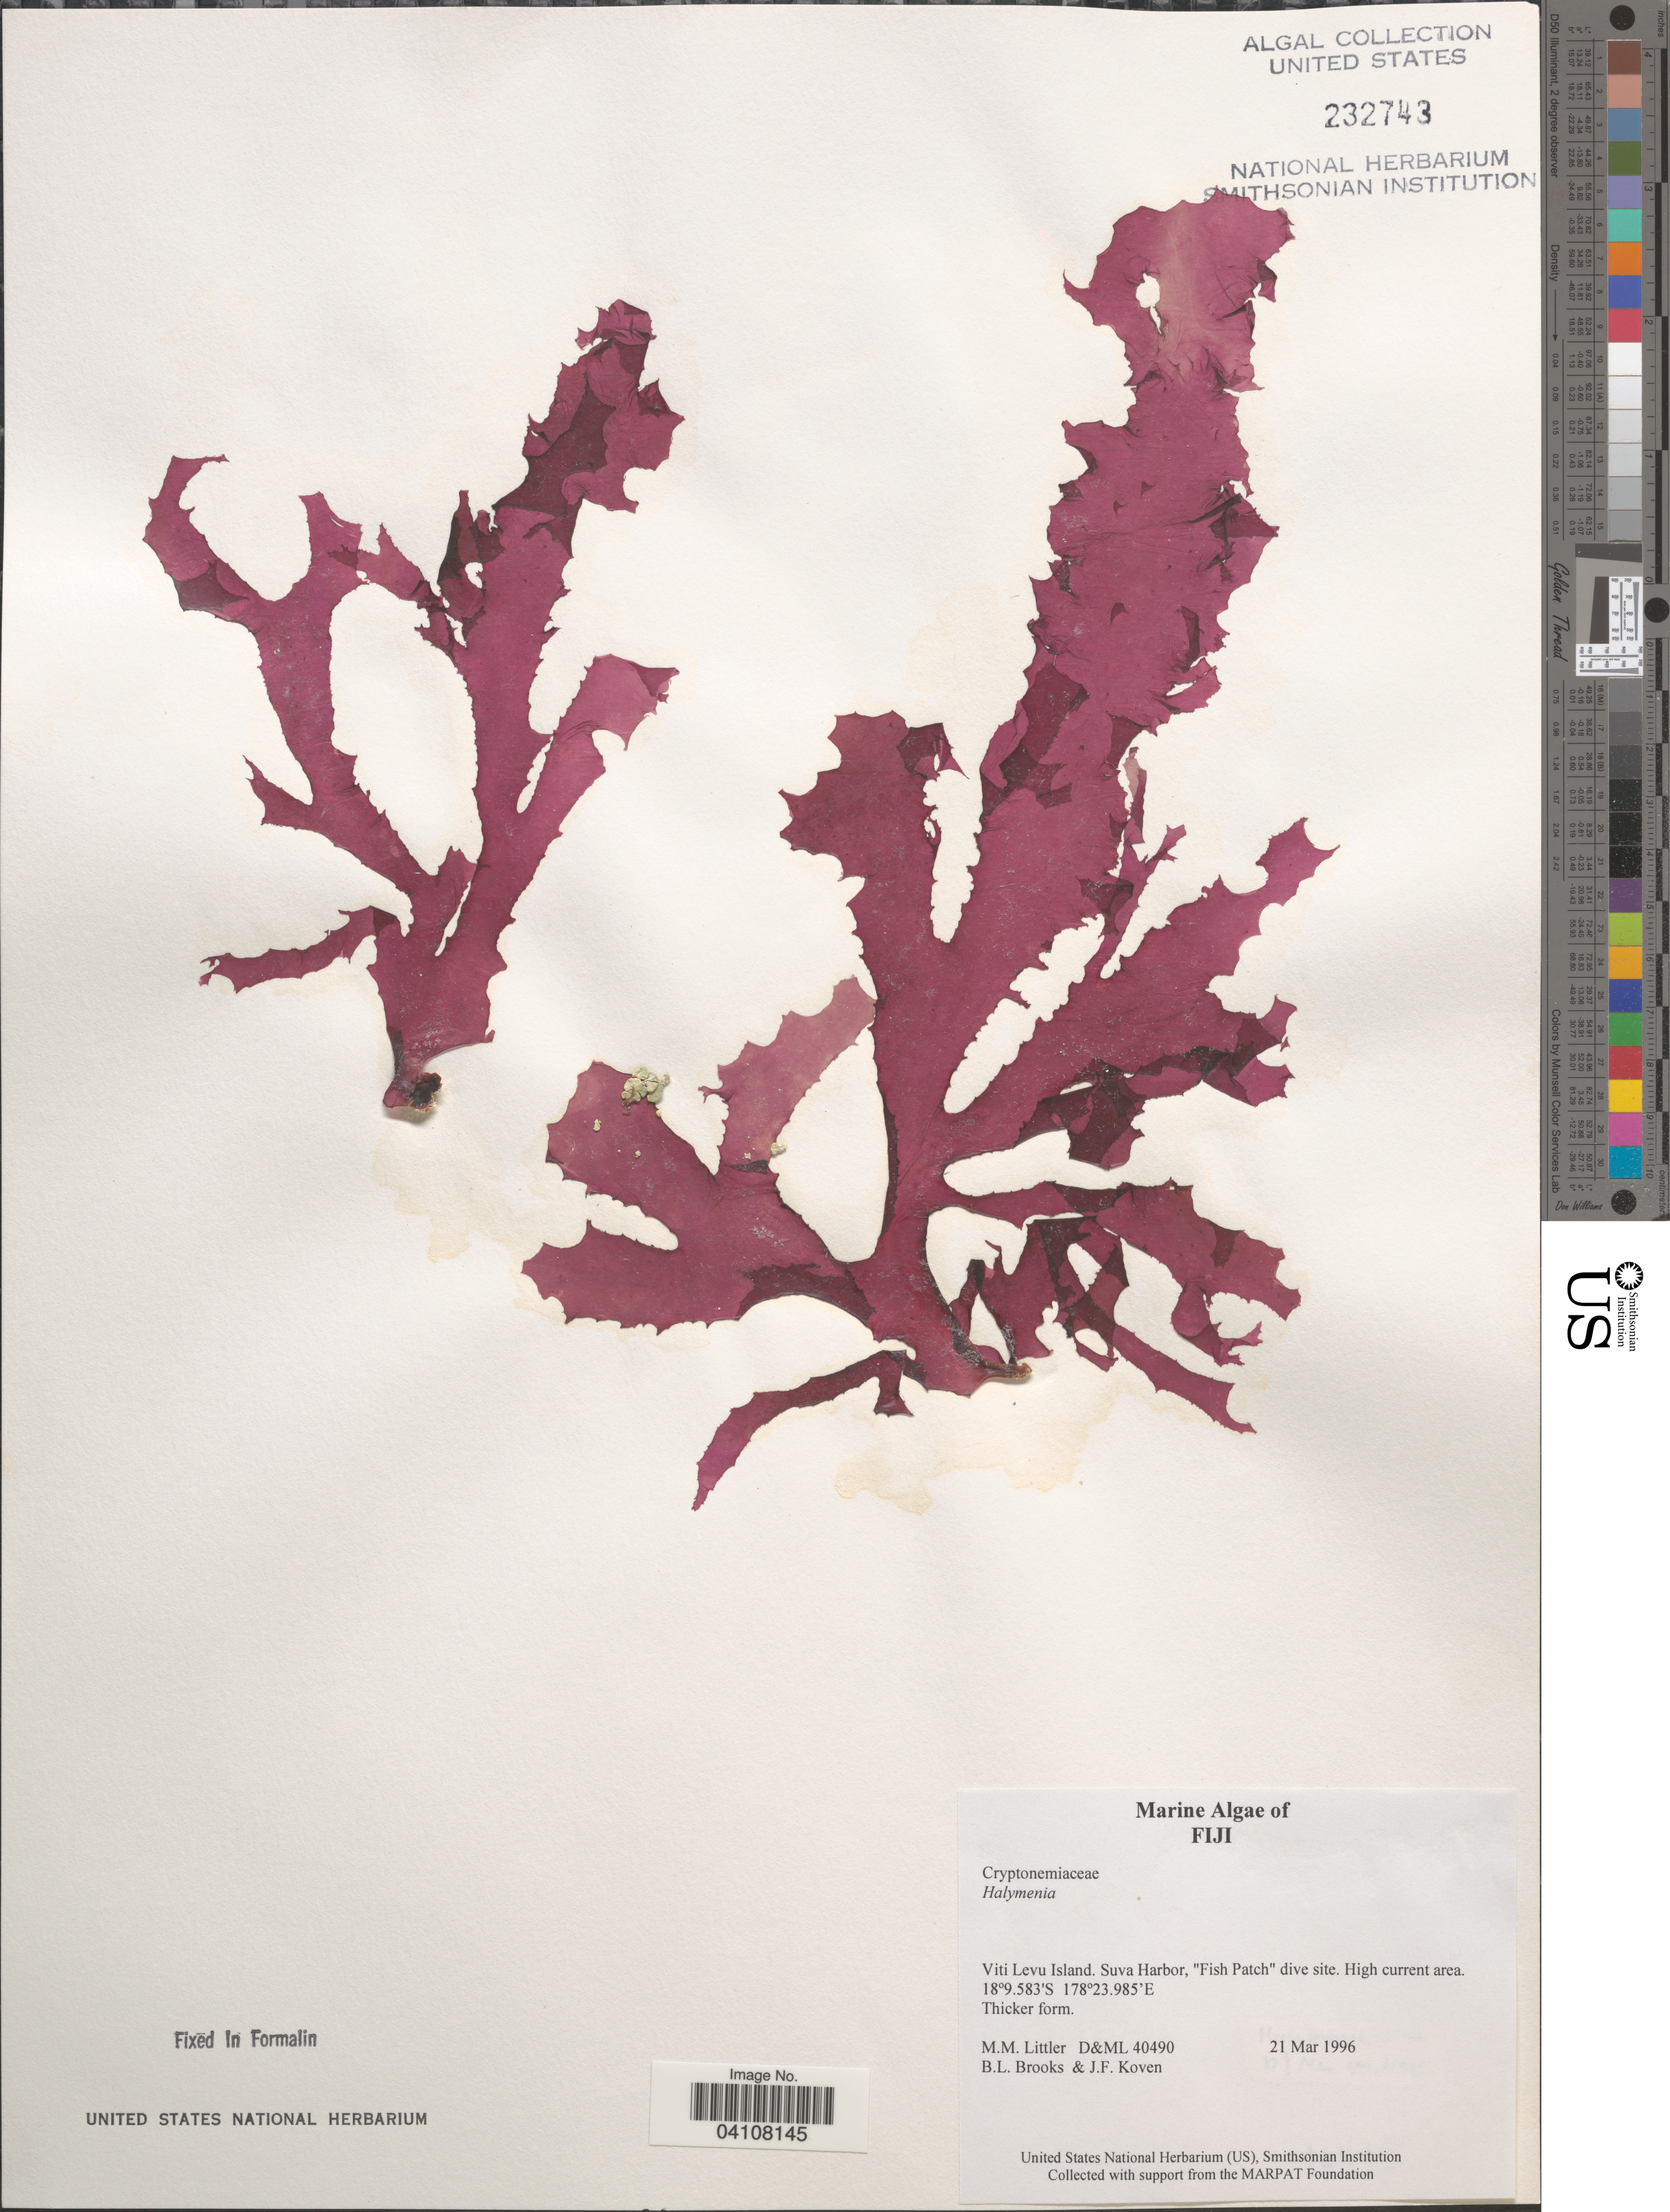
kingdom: Plantae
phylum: Rhodophyta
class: Florideophyceae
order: Halymeniales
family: Halymeniaceae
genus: Halymenia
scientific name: Halymenia sp.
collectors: B. Brooks & J. Koven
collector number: D&ML40490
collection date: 1996-03-21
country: Fiji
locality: Viti Levu Island. Suva Harbor, "Fish Patch" dive site. High current area.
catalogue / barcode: US 232743